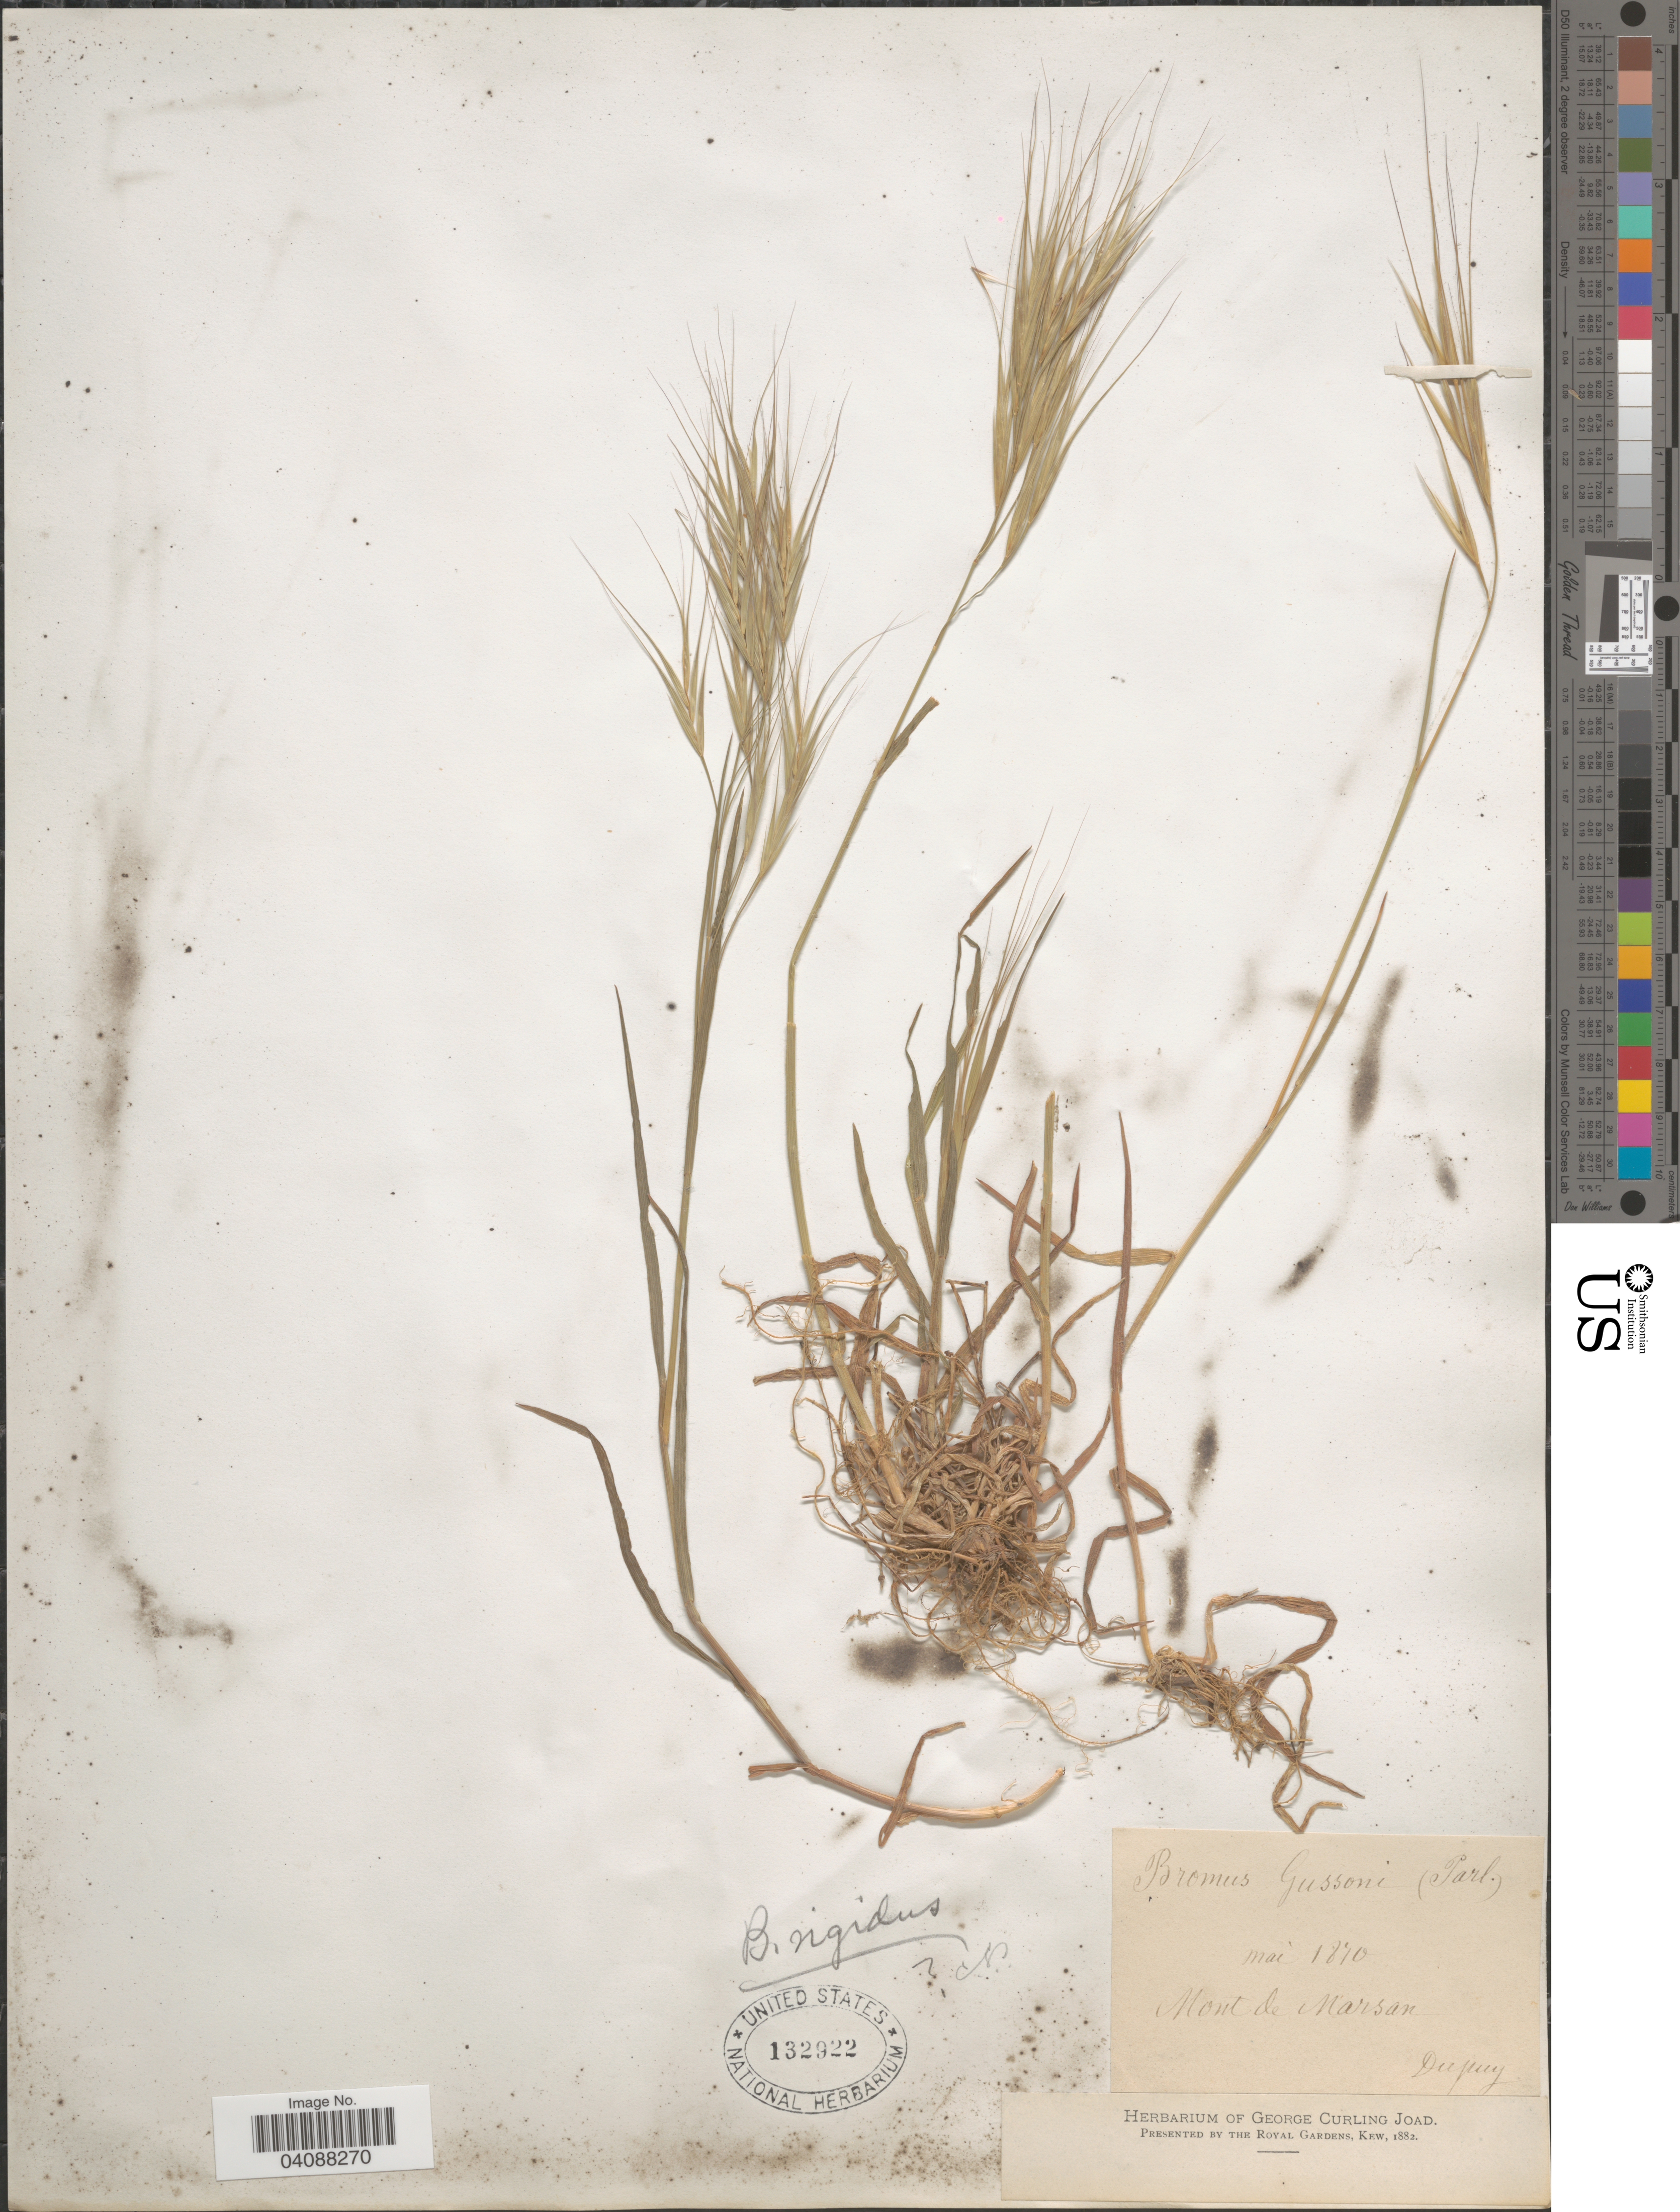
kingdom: Plantae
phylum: Tracheophyta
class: Liliopsida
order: Poales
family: Poaceae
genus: Bromus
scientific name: Bromus rigidus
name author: Roth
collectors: -. Dupuy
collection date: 1870-05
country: France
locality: Mont de Marsan.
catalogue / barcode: US 132922